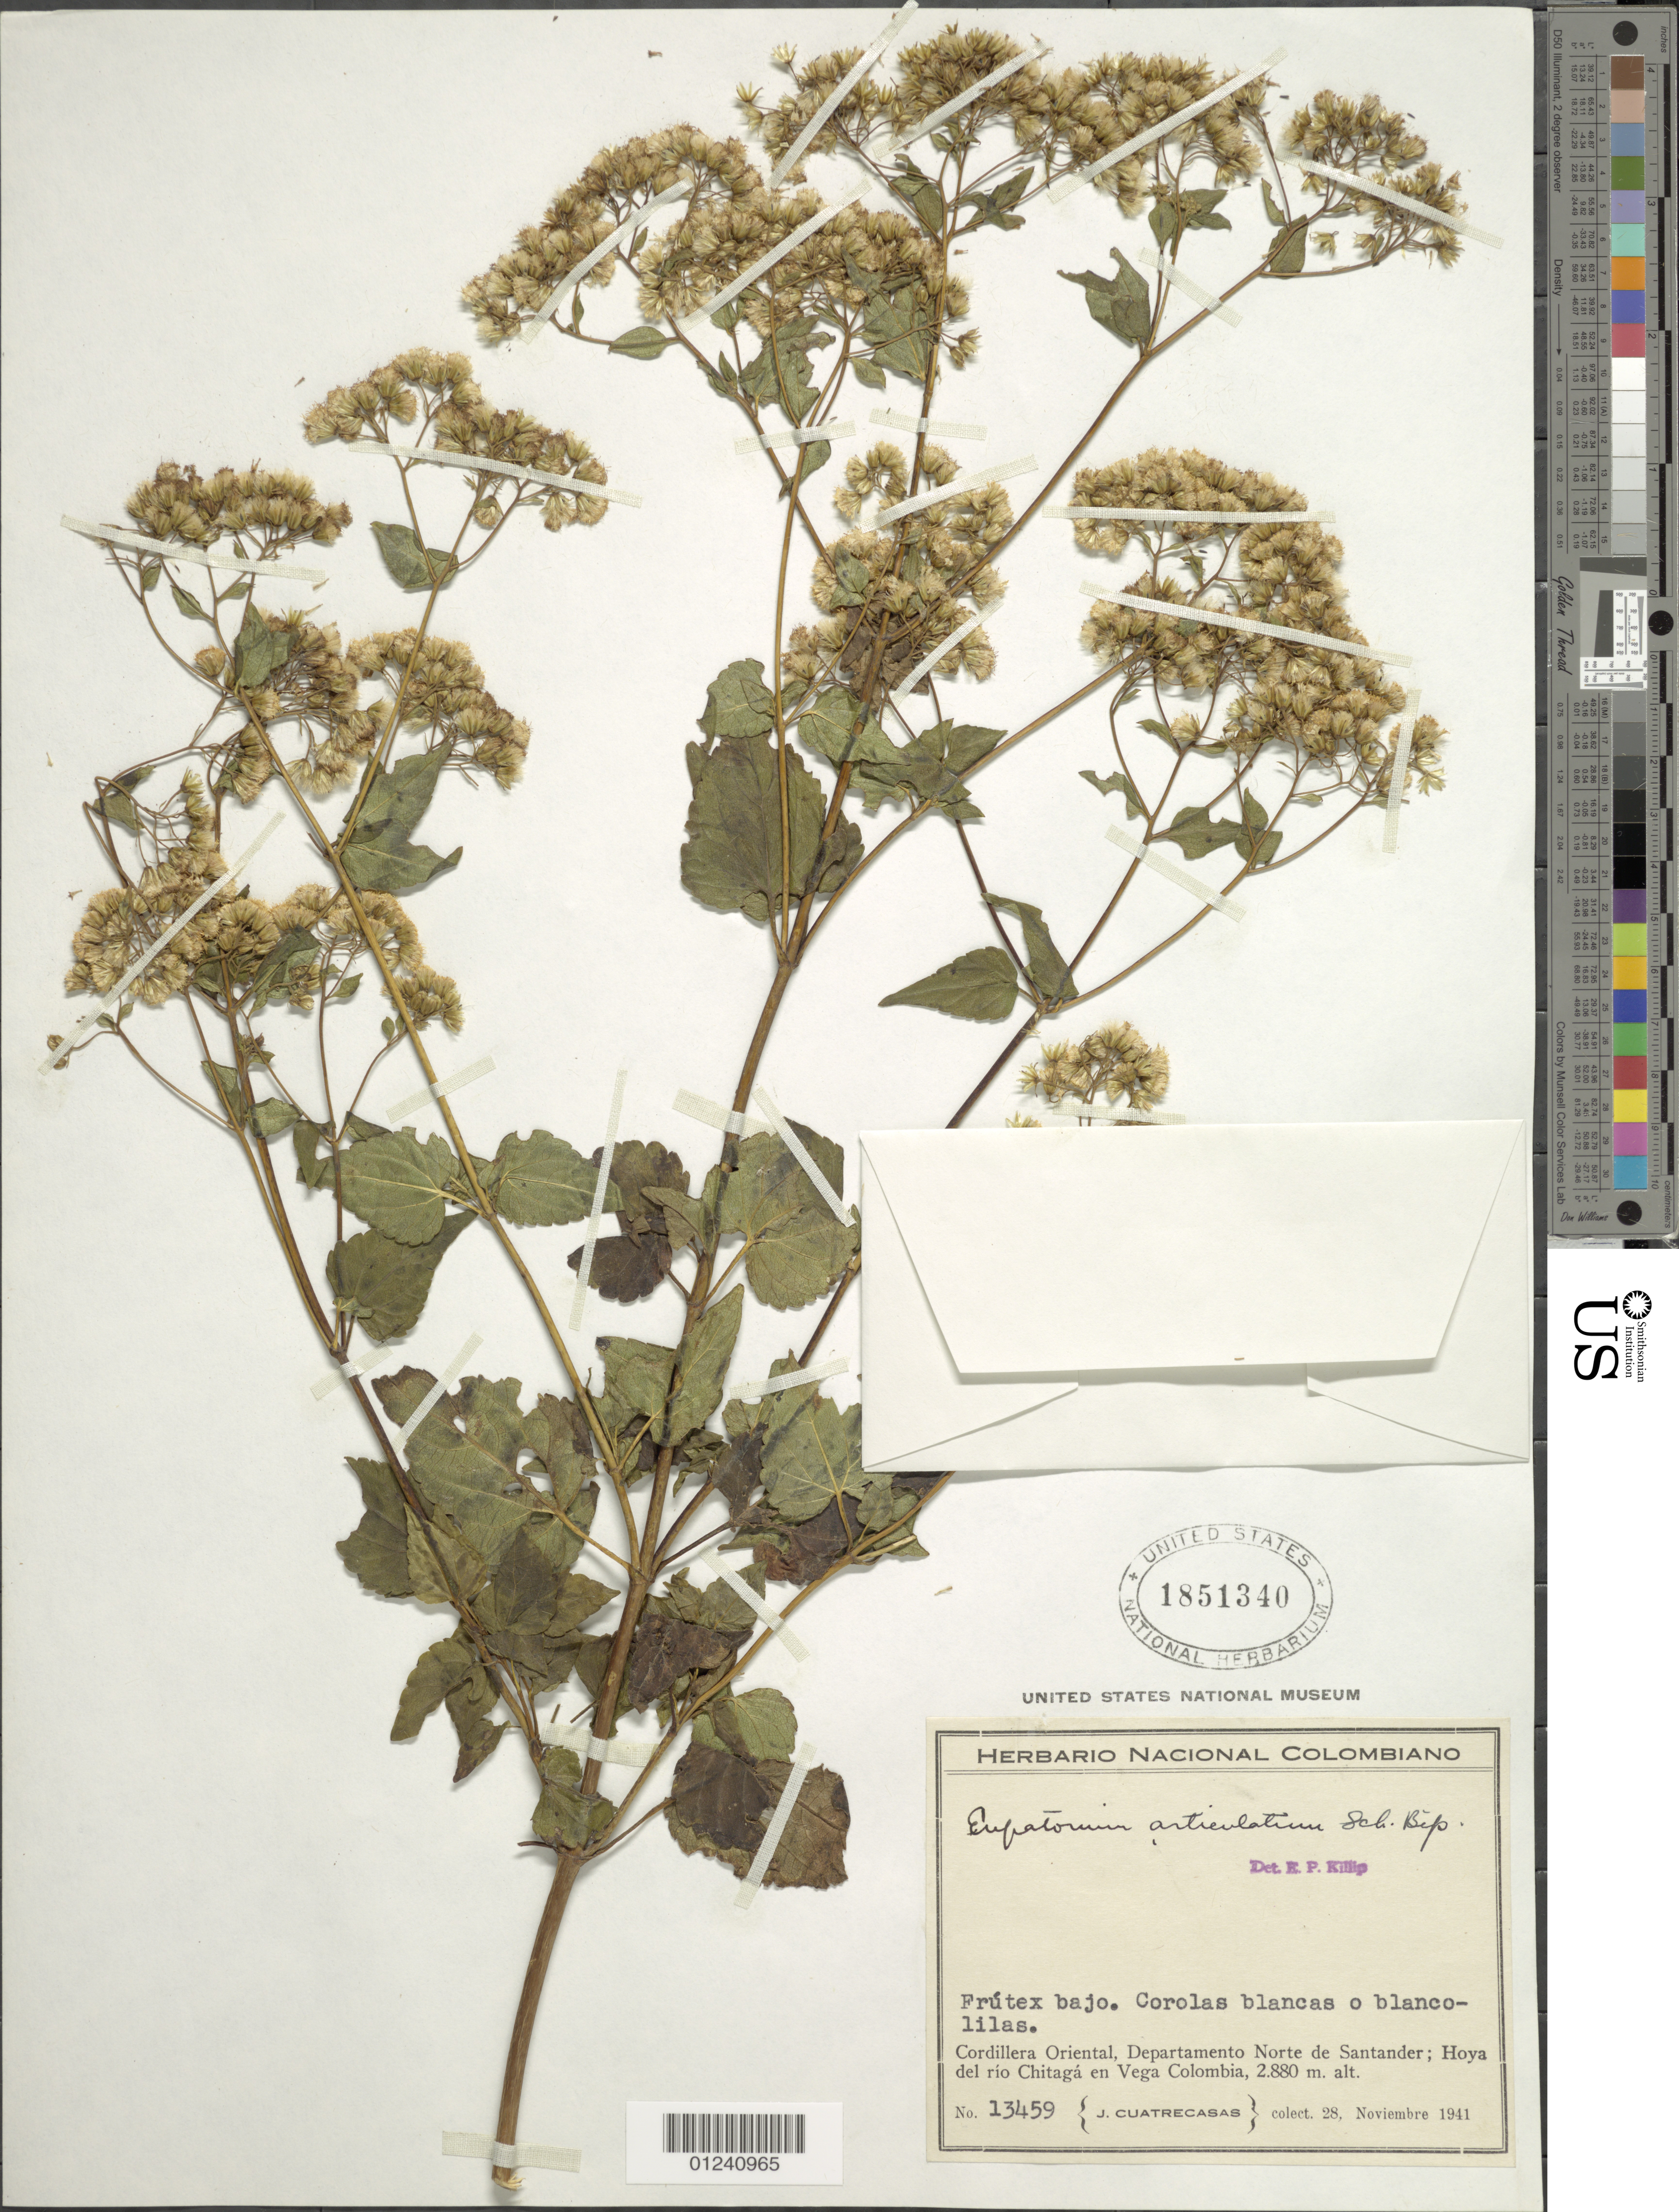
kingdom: Plantae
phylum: Tracheophyta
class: Magnoliopsida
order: Asterales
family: Asteraceae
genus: Ageratina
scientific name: Ageratina pichinchensis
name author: (Kunth) R.M. King & H. Rob.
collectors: J. Cuatrecasas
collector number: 13459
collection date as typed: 28 Nov 1941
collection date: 1941-11-28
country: Colombia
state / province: Norte de Santander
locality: Hoya del Rio Chitagá en Vega Colombia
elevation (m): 2880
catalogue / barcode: US 1851340